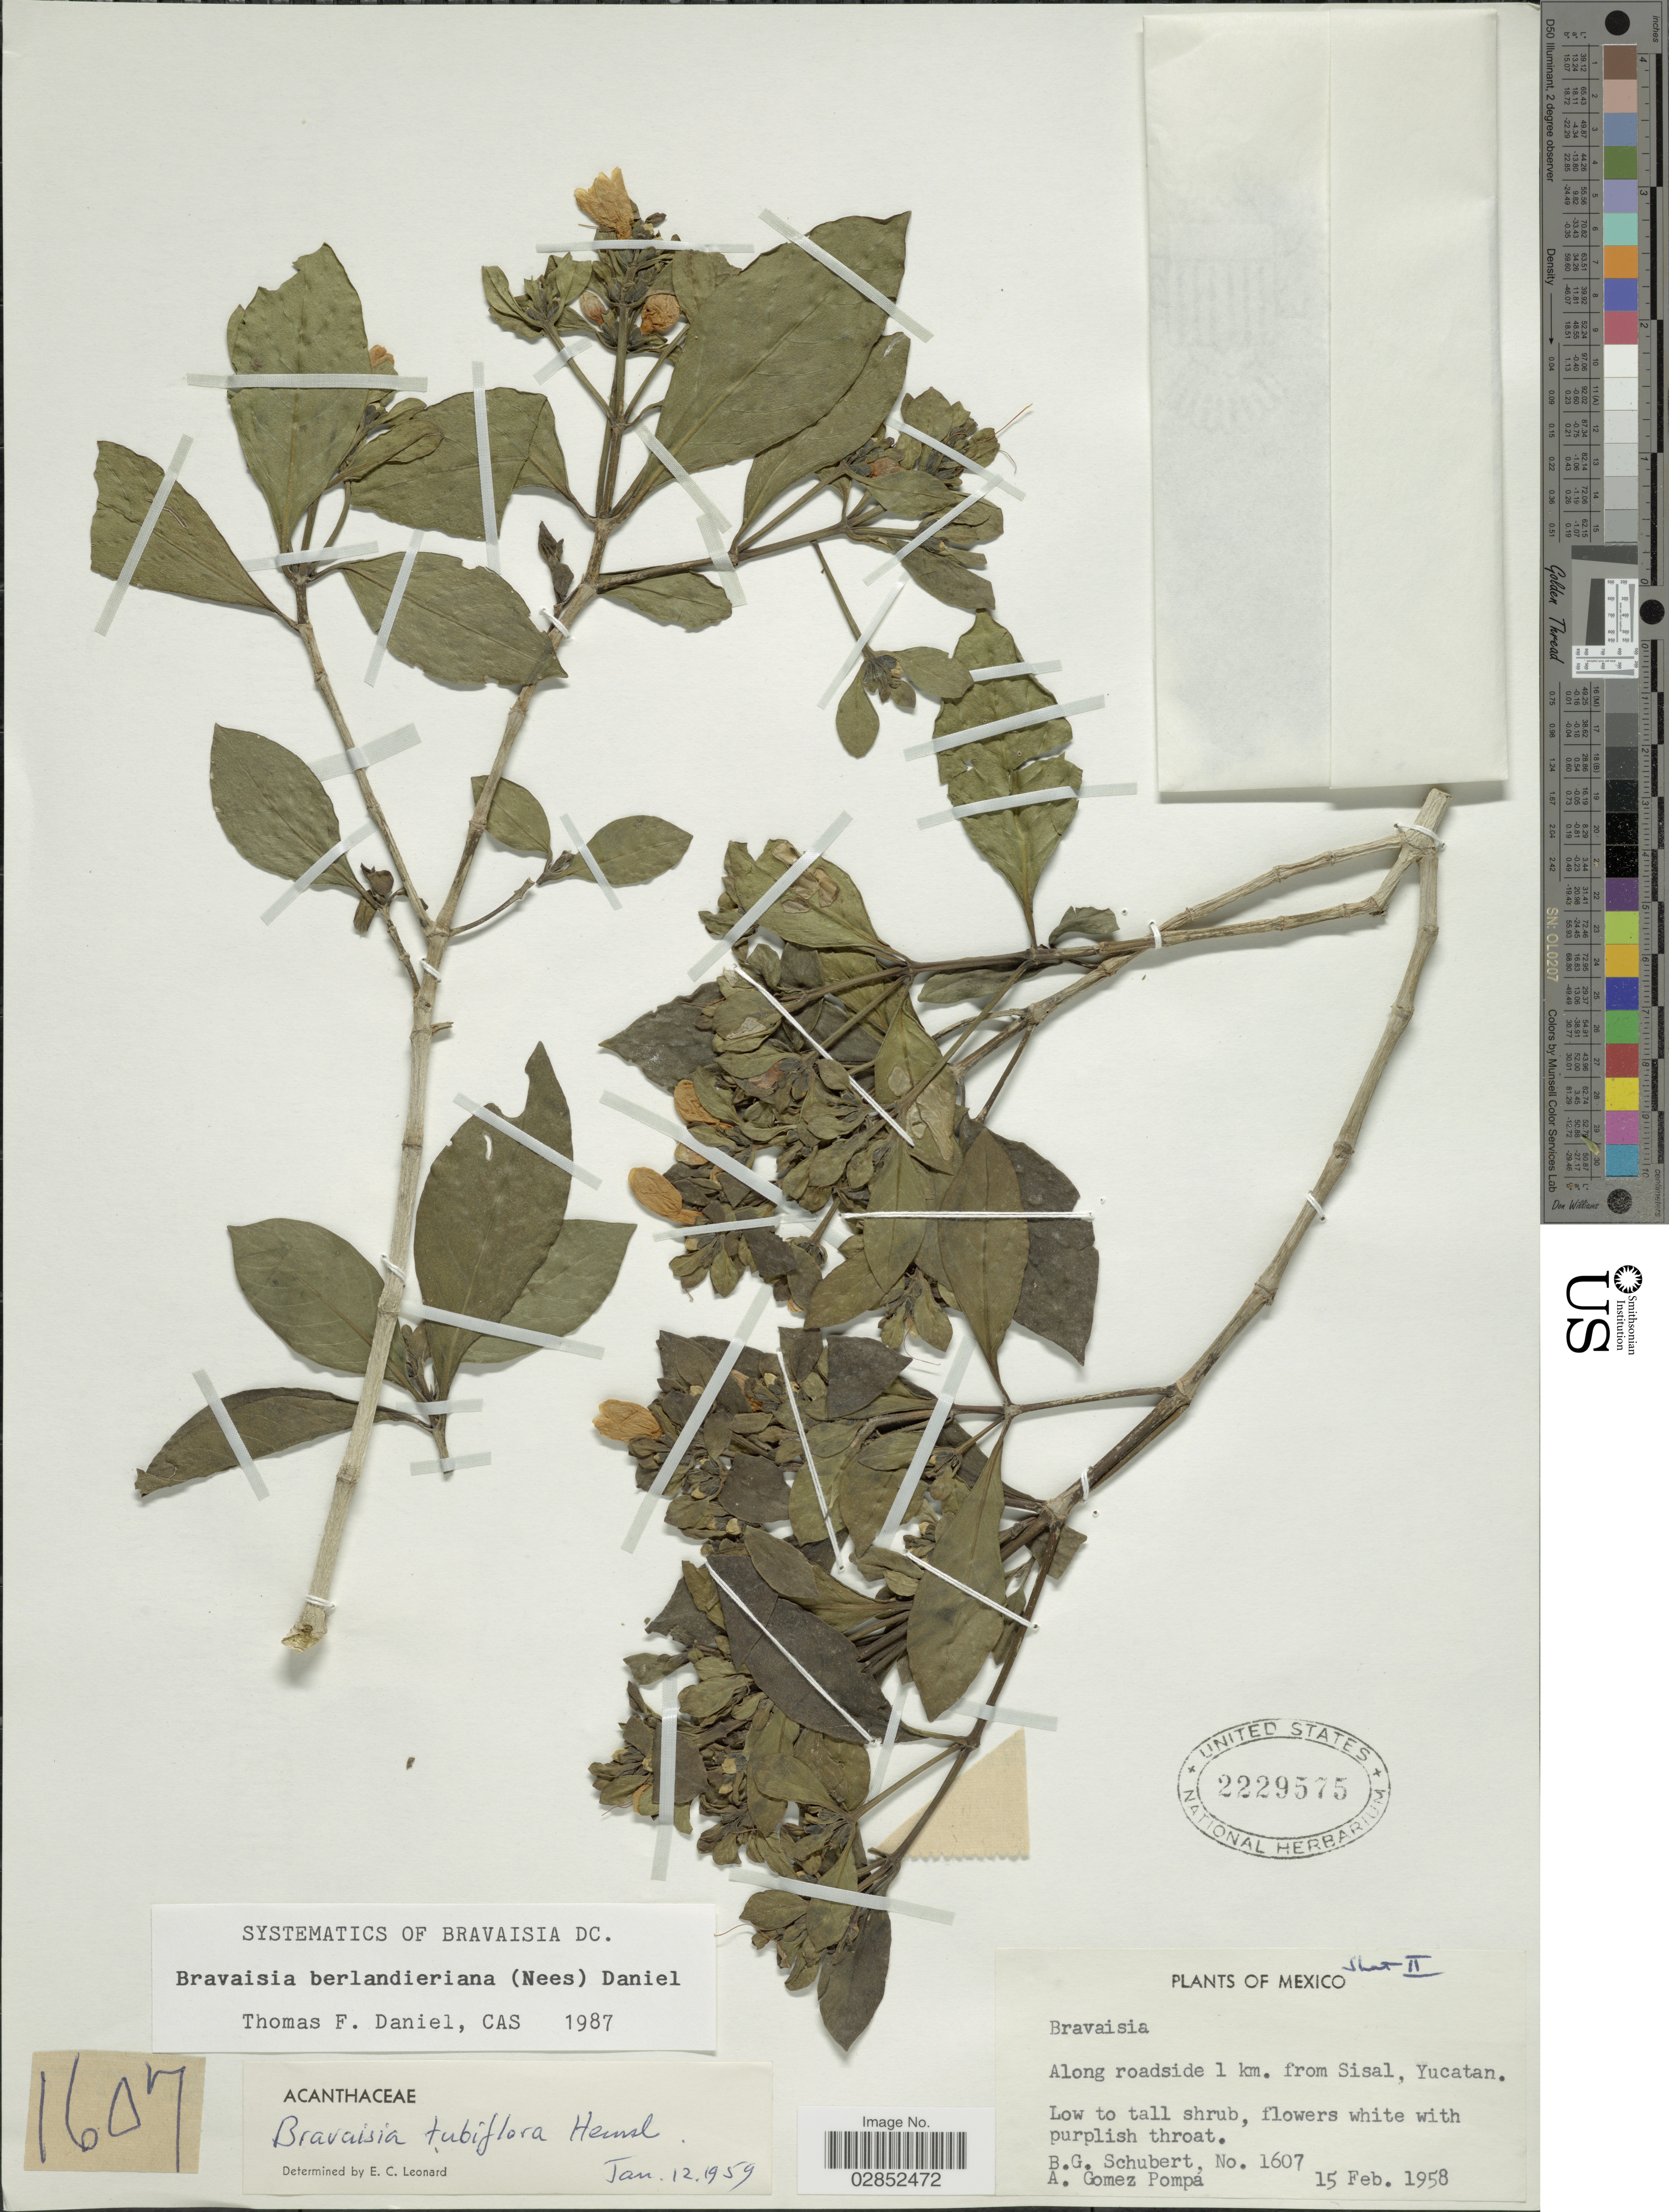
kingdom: Plantae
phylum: Tracheophyta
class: Magnoliopsida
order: Lamiales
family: Acanthaceae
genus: Bravaisia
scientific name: Bravaisia berlandieriana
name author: (Nees) T.F. Daniel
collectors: B. Schubert & A. Gómez Pompa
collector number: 1607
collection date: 1958-02-15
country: Mexico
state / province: Yucatán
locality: Along roadside 1 km. from Sisal, Yucatan.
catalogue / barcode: US 2229575